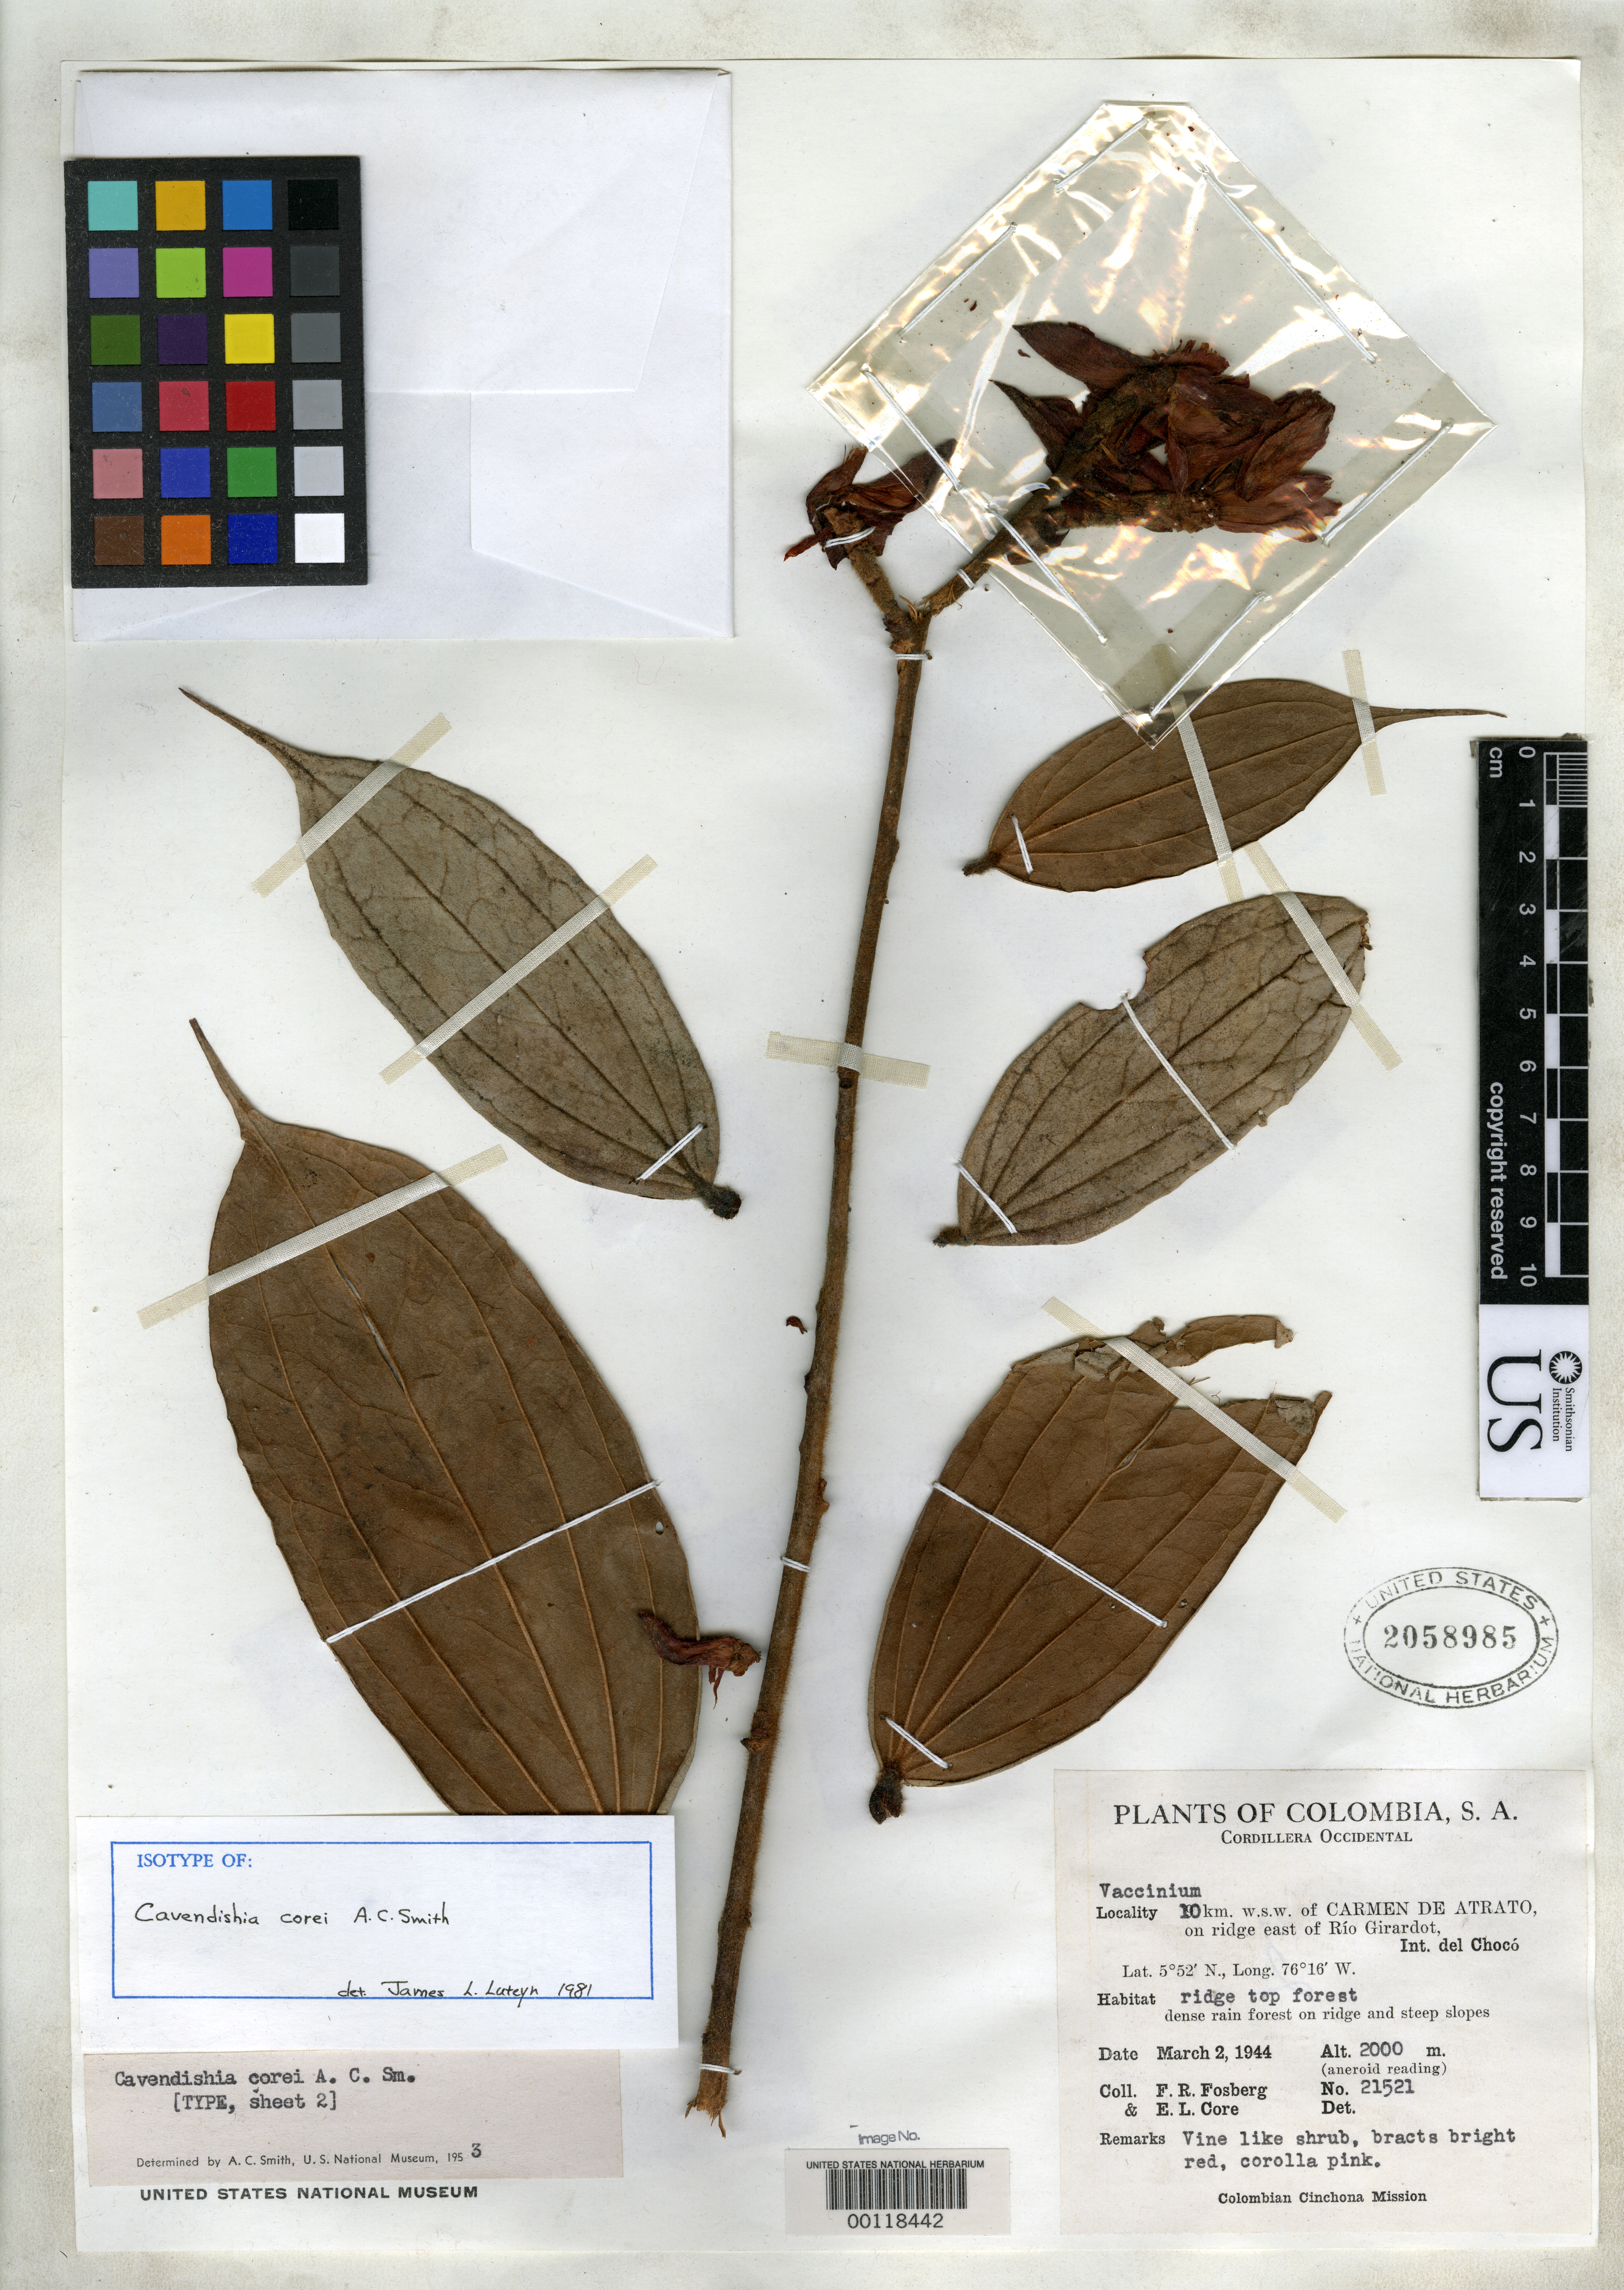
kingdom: Plantae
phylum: Tracheophyta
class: Magnoliopsida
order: Ericales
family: Ericaceae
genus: Cavendishia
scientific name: Cavendishia corei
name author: A.C. Sm.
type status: Isotype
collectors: F. R. Fosberg & E. L. Core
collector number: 21521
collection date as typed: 02 Mar 1944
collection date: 1944-03-02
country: Colombia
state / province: Chocó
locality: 10 km WSW of Carmen de Atrato, ridge E of Rio Girardot.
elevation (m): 2000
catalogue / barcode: US 2058985